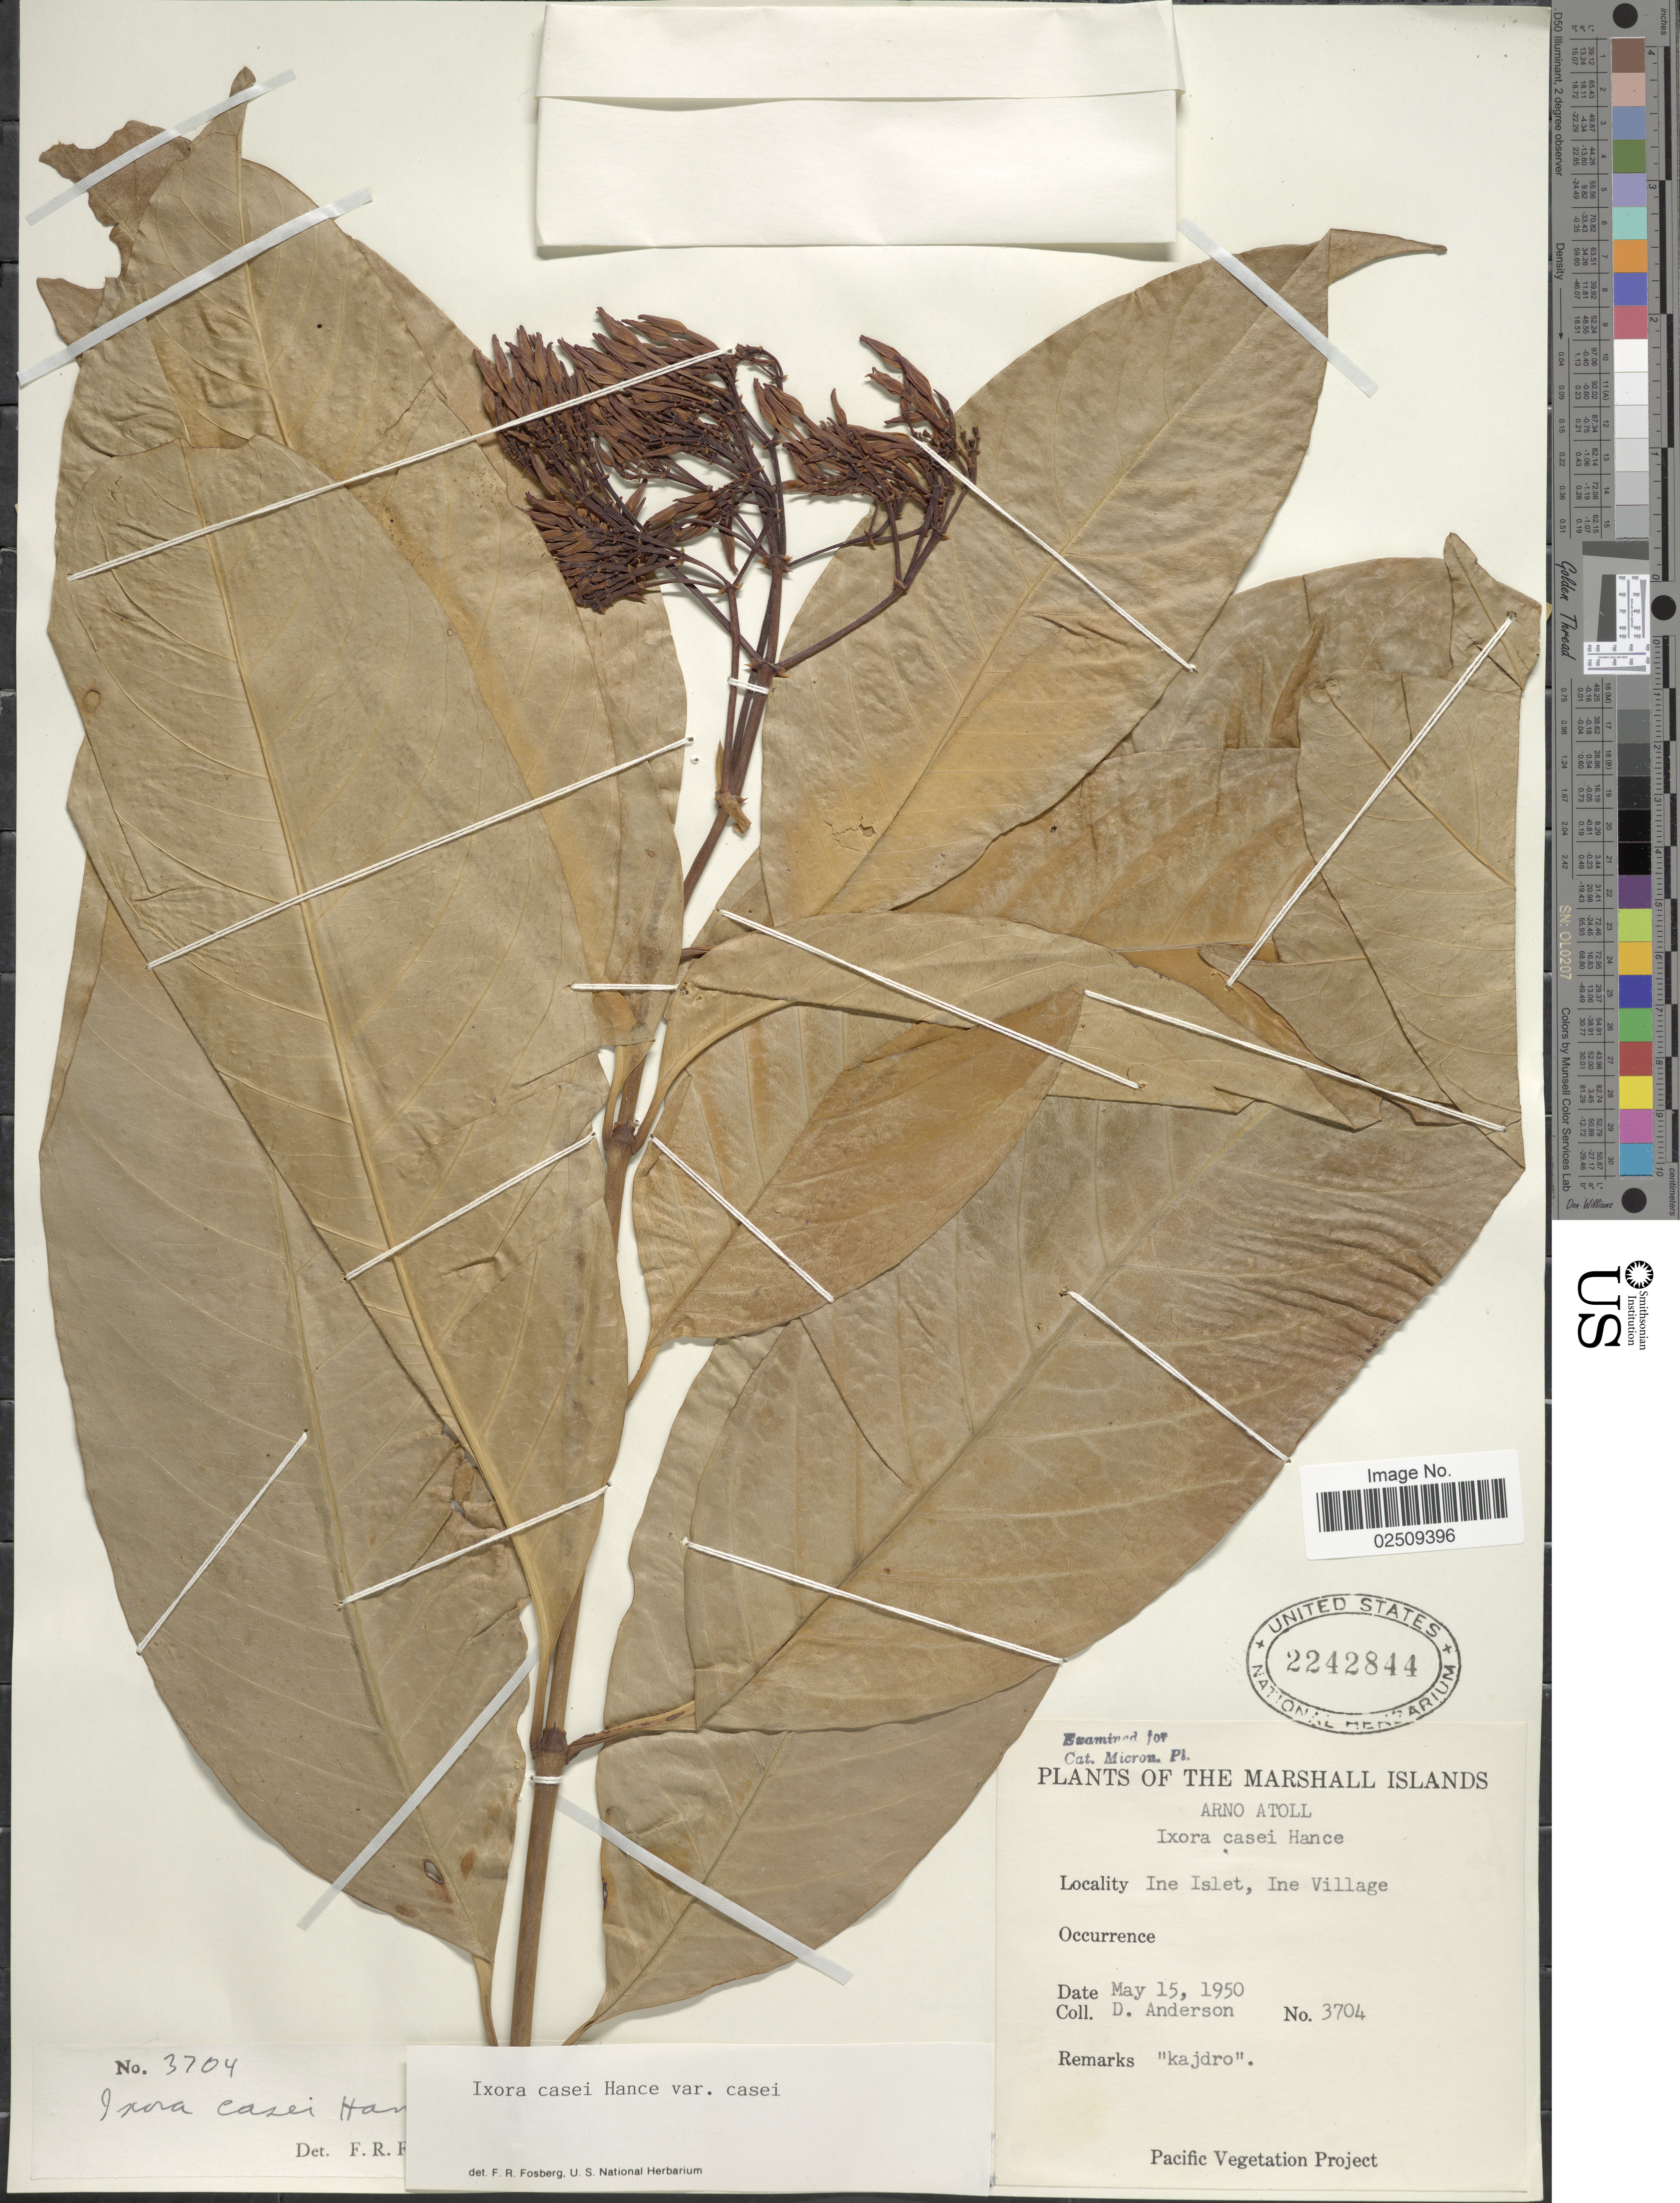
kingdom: Plantae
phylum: Tracheophyta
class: Magnoliopsida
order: Gentianales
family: Rubiaceae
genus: Ixora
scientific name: Ixora casei var. casei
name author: Hance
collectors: D. Anderson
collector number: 3704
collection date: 1950-05-15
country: Marshall Islands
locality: The Marshall Islands, Arno Atoll, Ine islet, Ine Village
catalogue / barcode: US 2242844